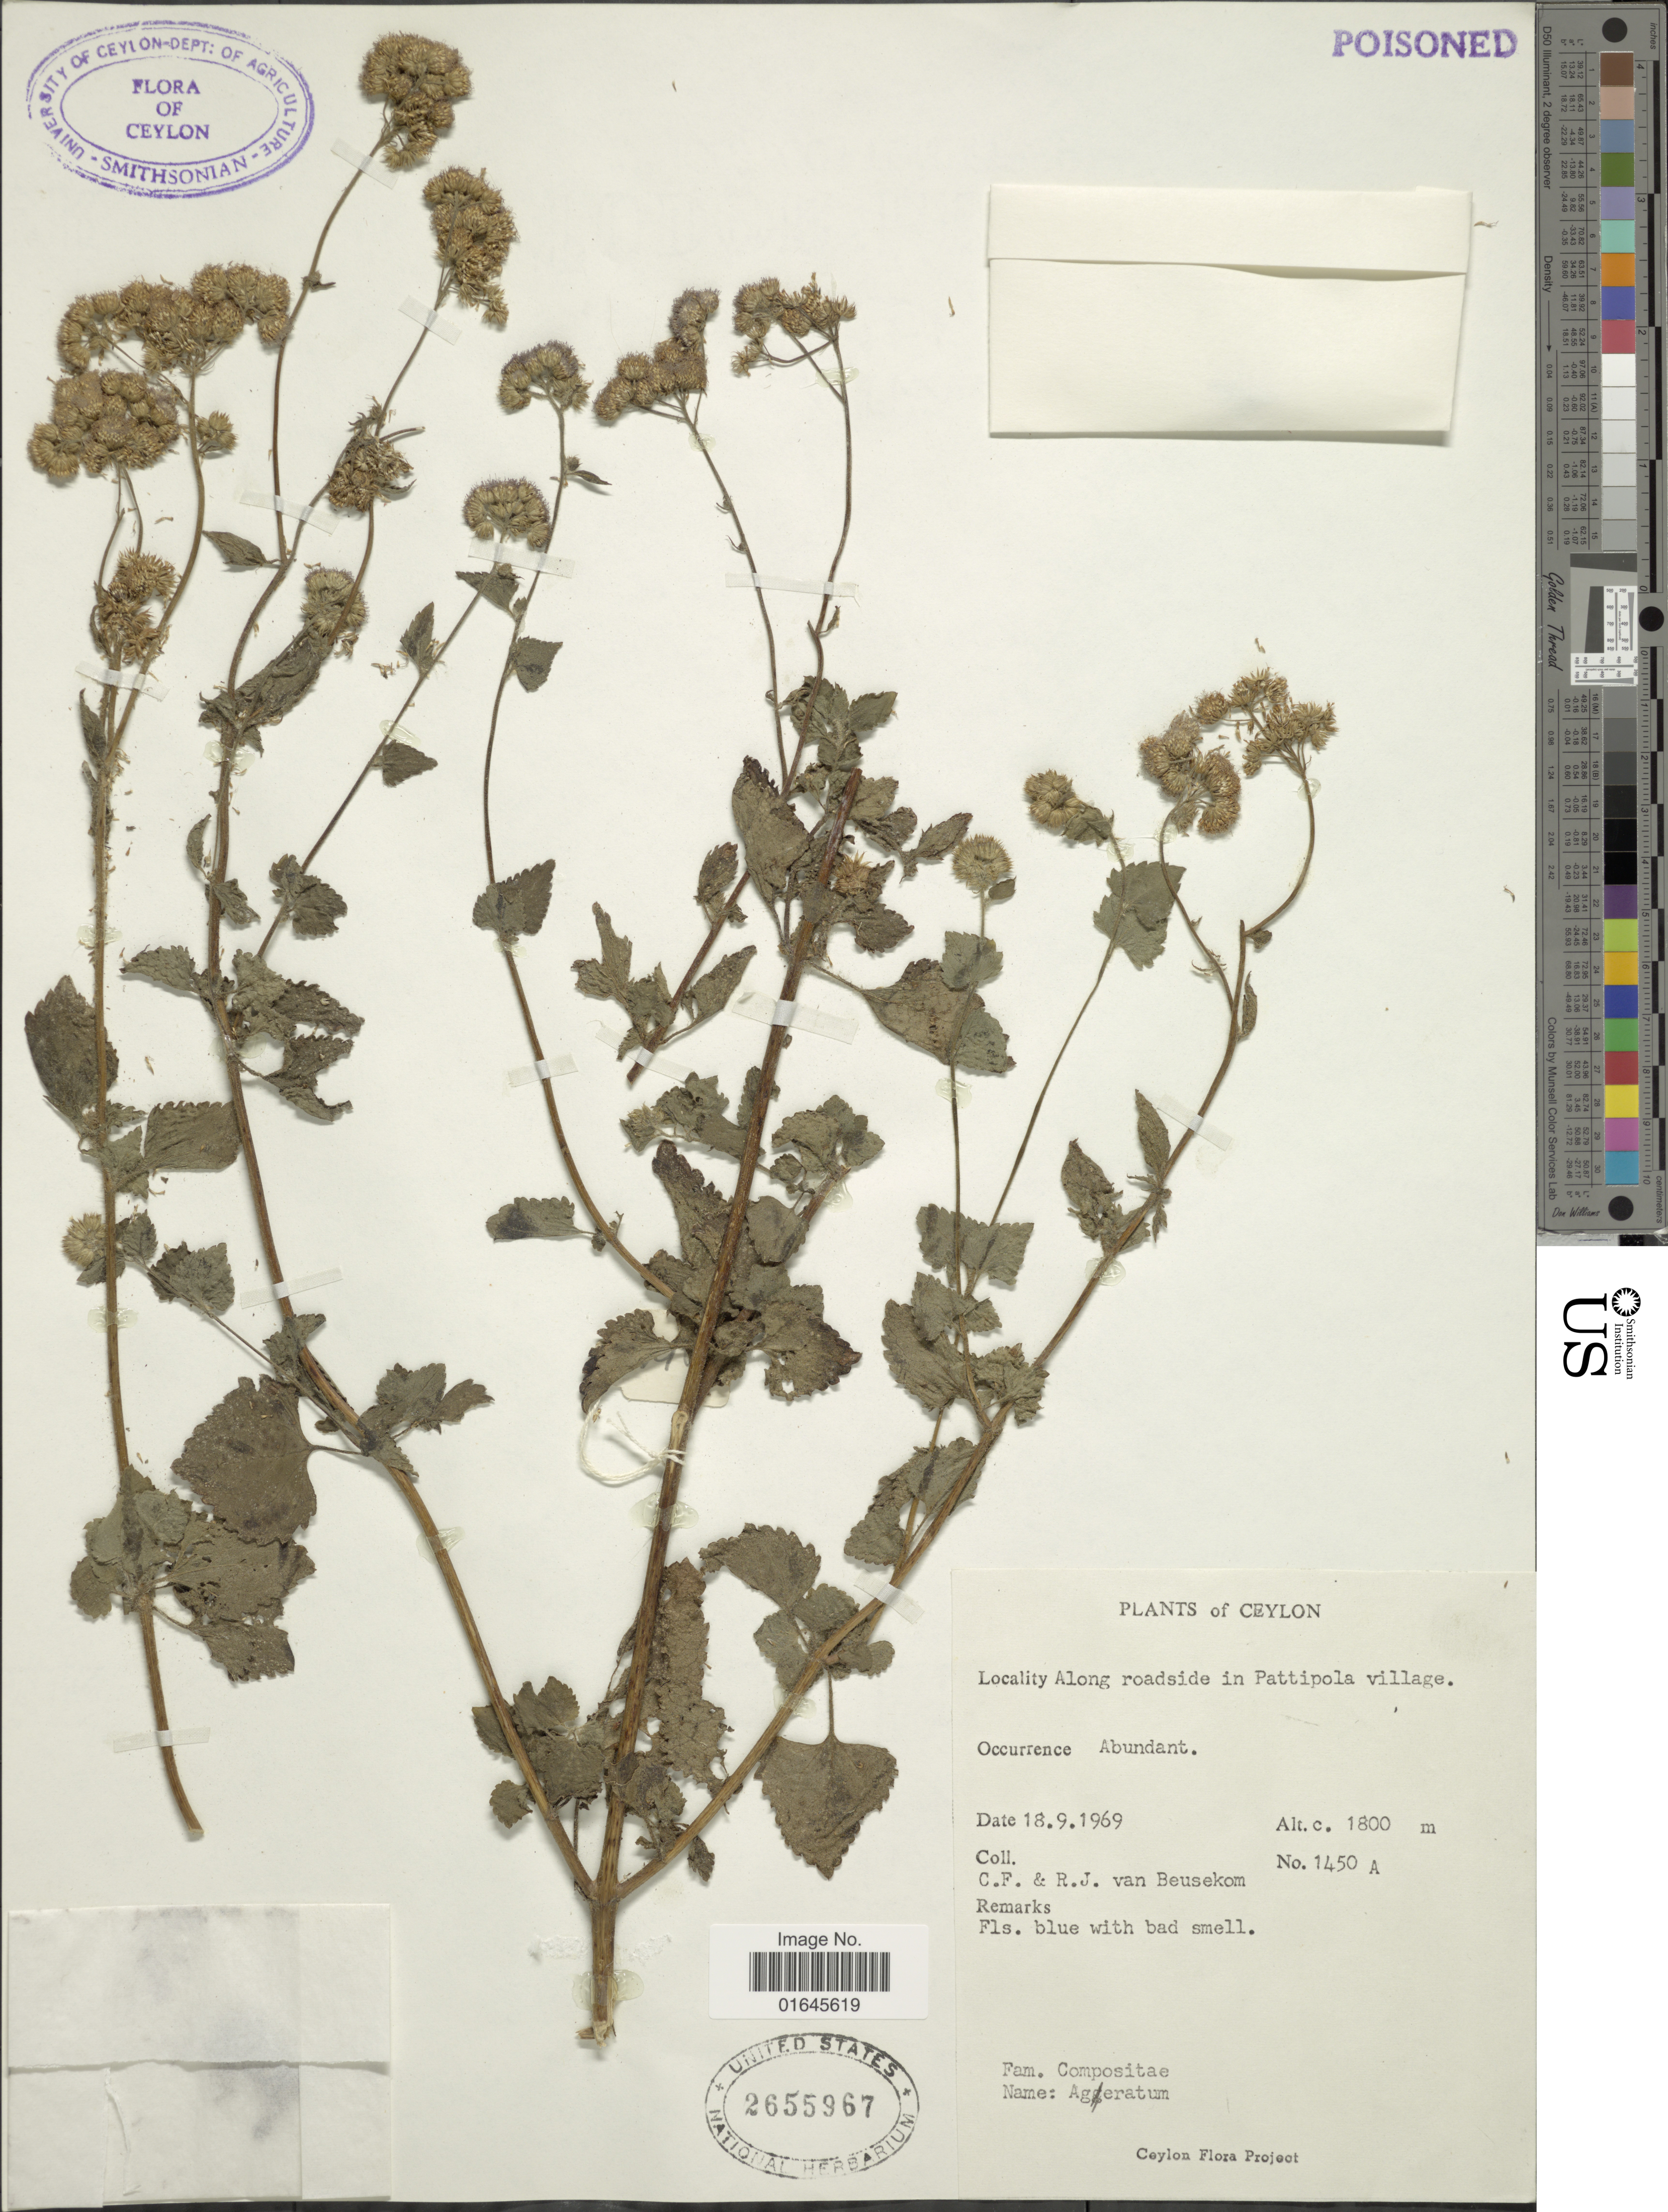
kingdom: Plantae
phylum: Tracheophyta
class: Magnoliopsida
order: Asterales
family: Asteraceae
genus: Ageratum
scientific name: Ageratum sp.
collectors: C. van Beusecom & R. van Beusecom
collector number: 1450A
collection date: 1969-09-18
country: Sri Lanka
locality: Ceylon, Along roadside in Pattipola village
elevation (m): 1800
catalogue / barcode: US 2655967